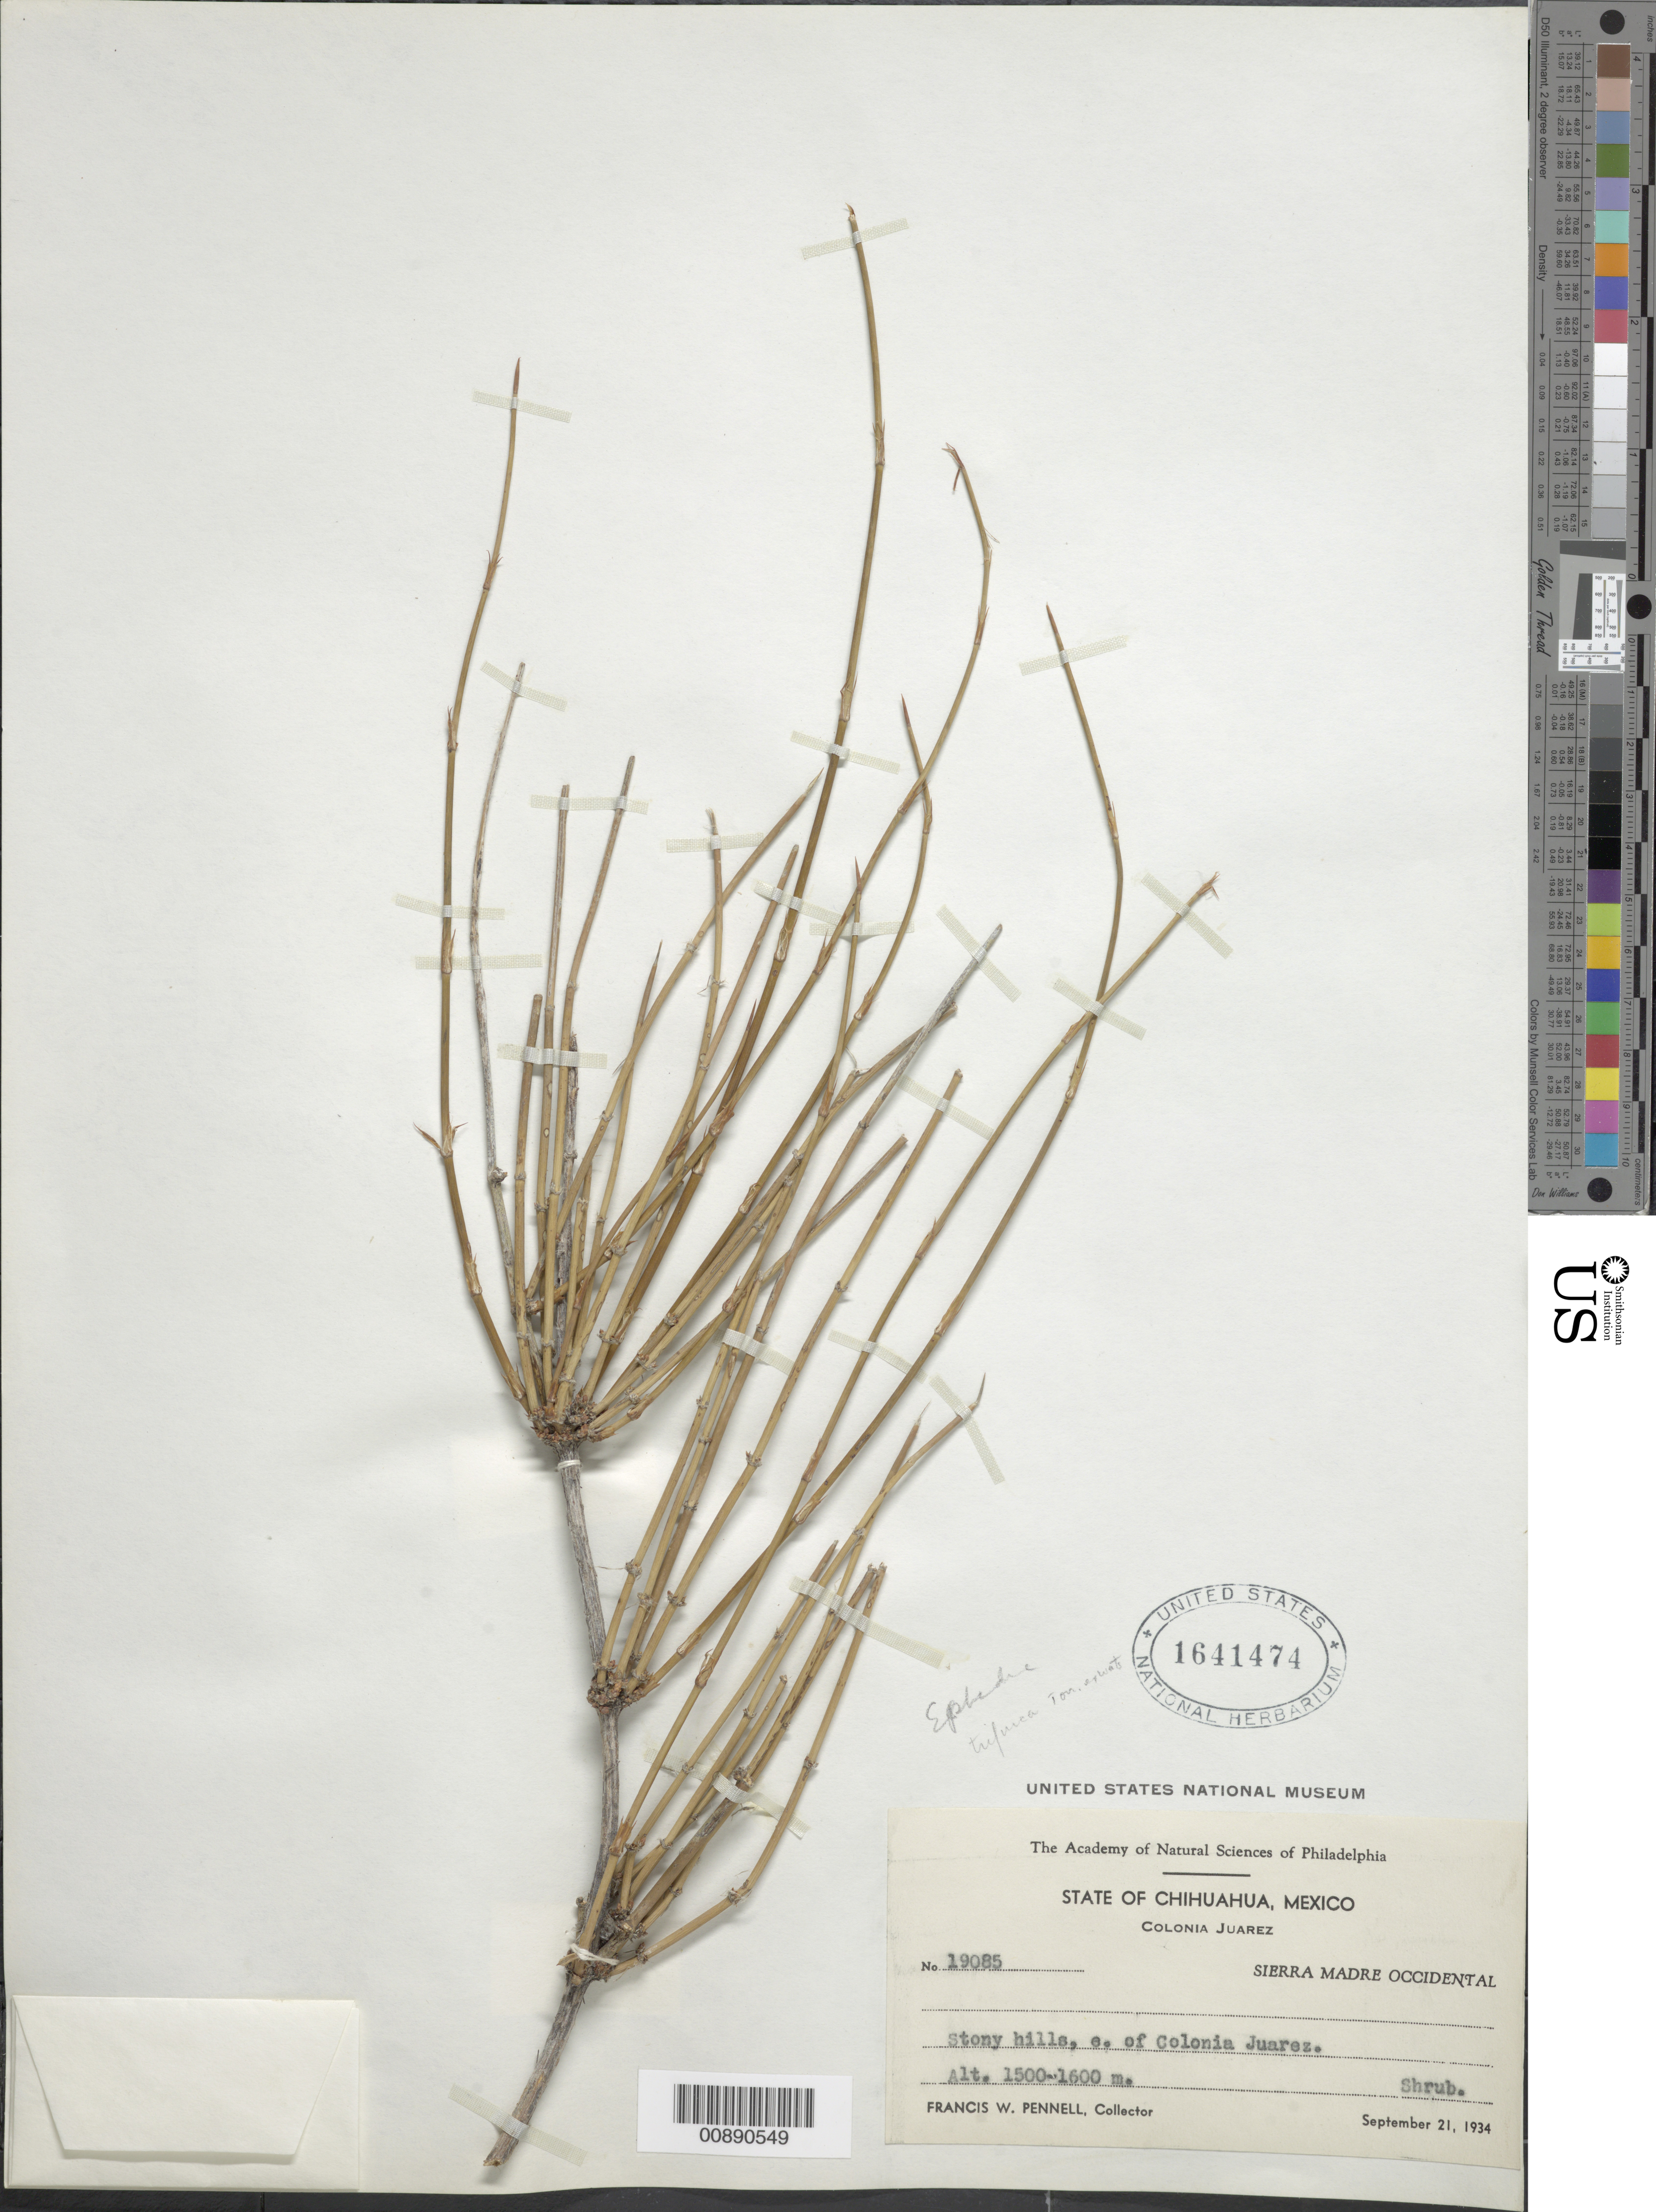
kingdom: Plantae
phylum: Tracheophyta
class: Gnetopsida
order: Ephedrales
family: Ephedraceae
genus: Ephedra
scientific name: Ephedra trifurca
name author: Torr. ex S. Watson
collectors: F. W. Pennell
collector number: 19085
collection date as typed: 21 Sep 1934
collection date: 1934-09-21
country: Mexico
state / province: Chihuahua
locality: E of Colonia Juárez, Chihuahua. Sierra Madre Occidental.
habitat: Stony hills.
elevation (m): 1600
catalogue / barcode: US 1641474